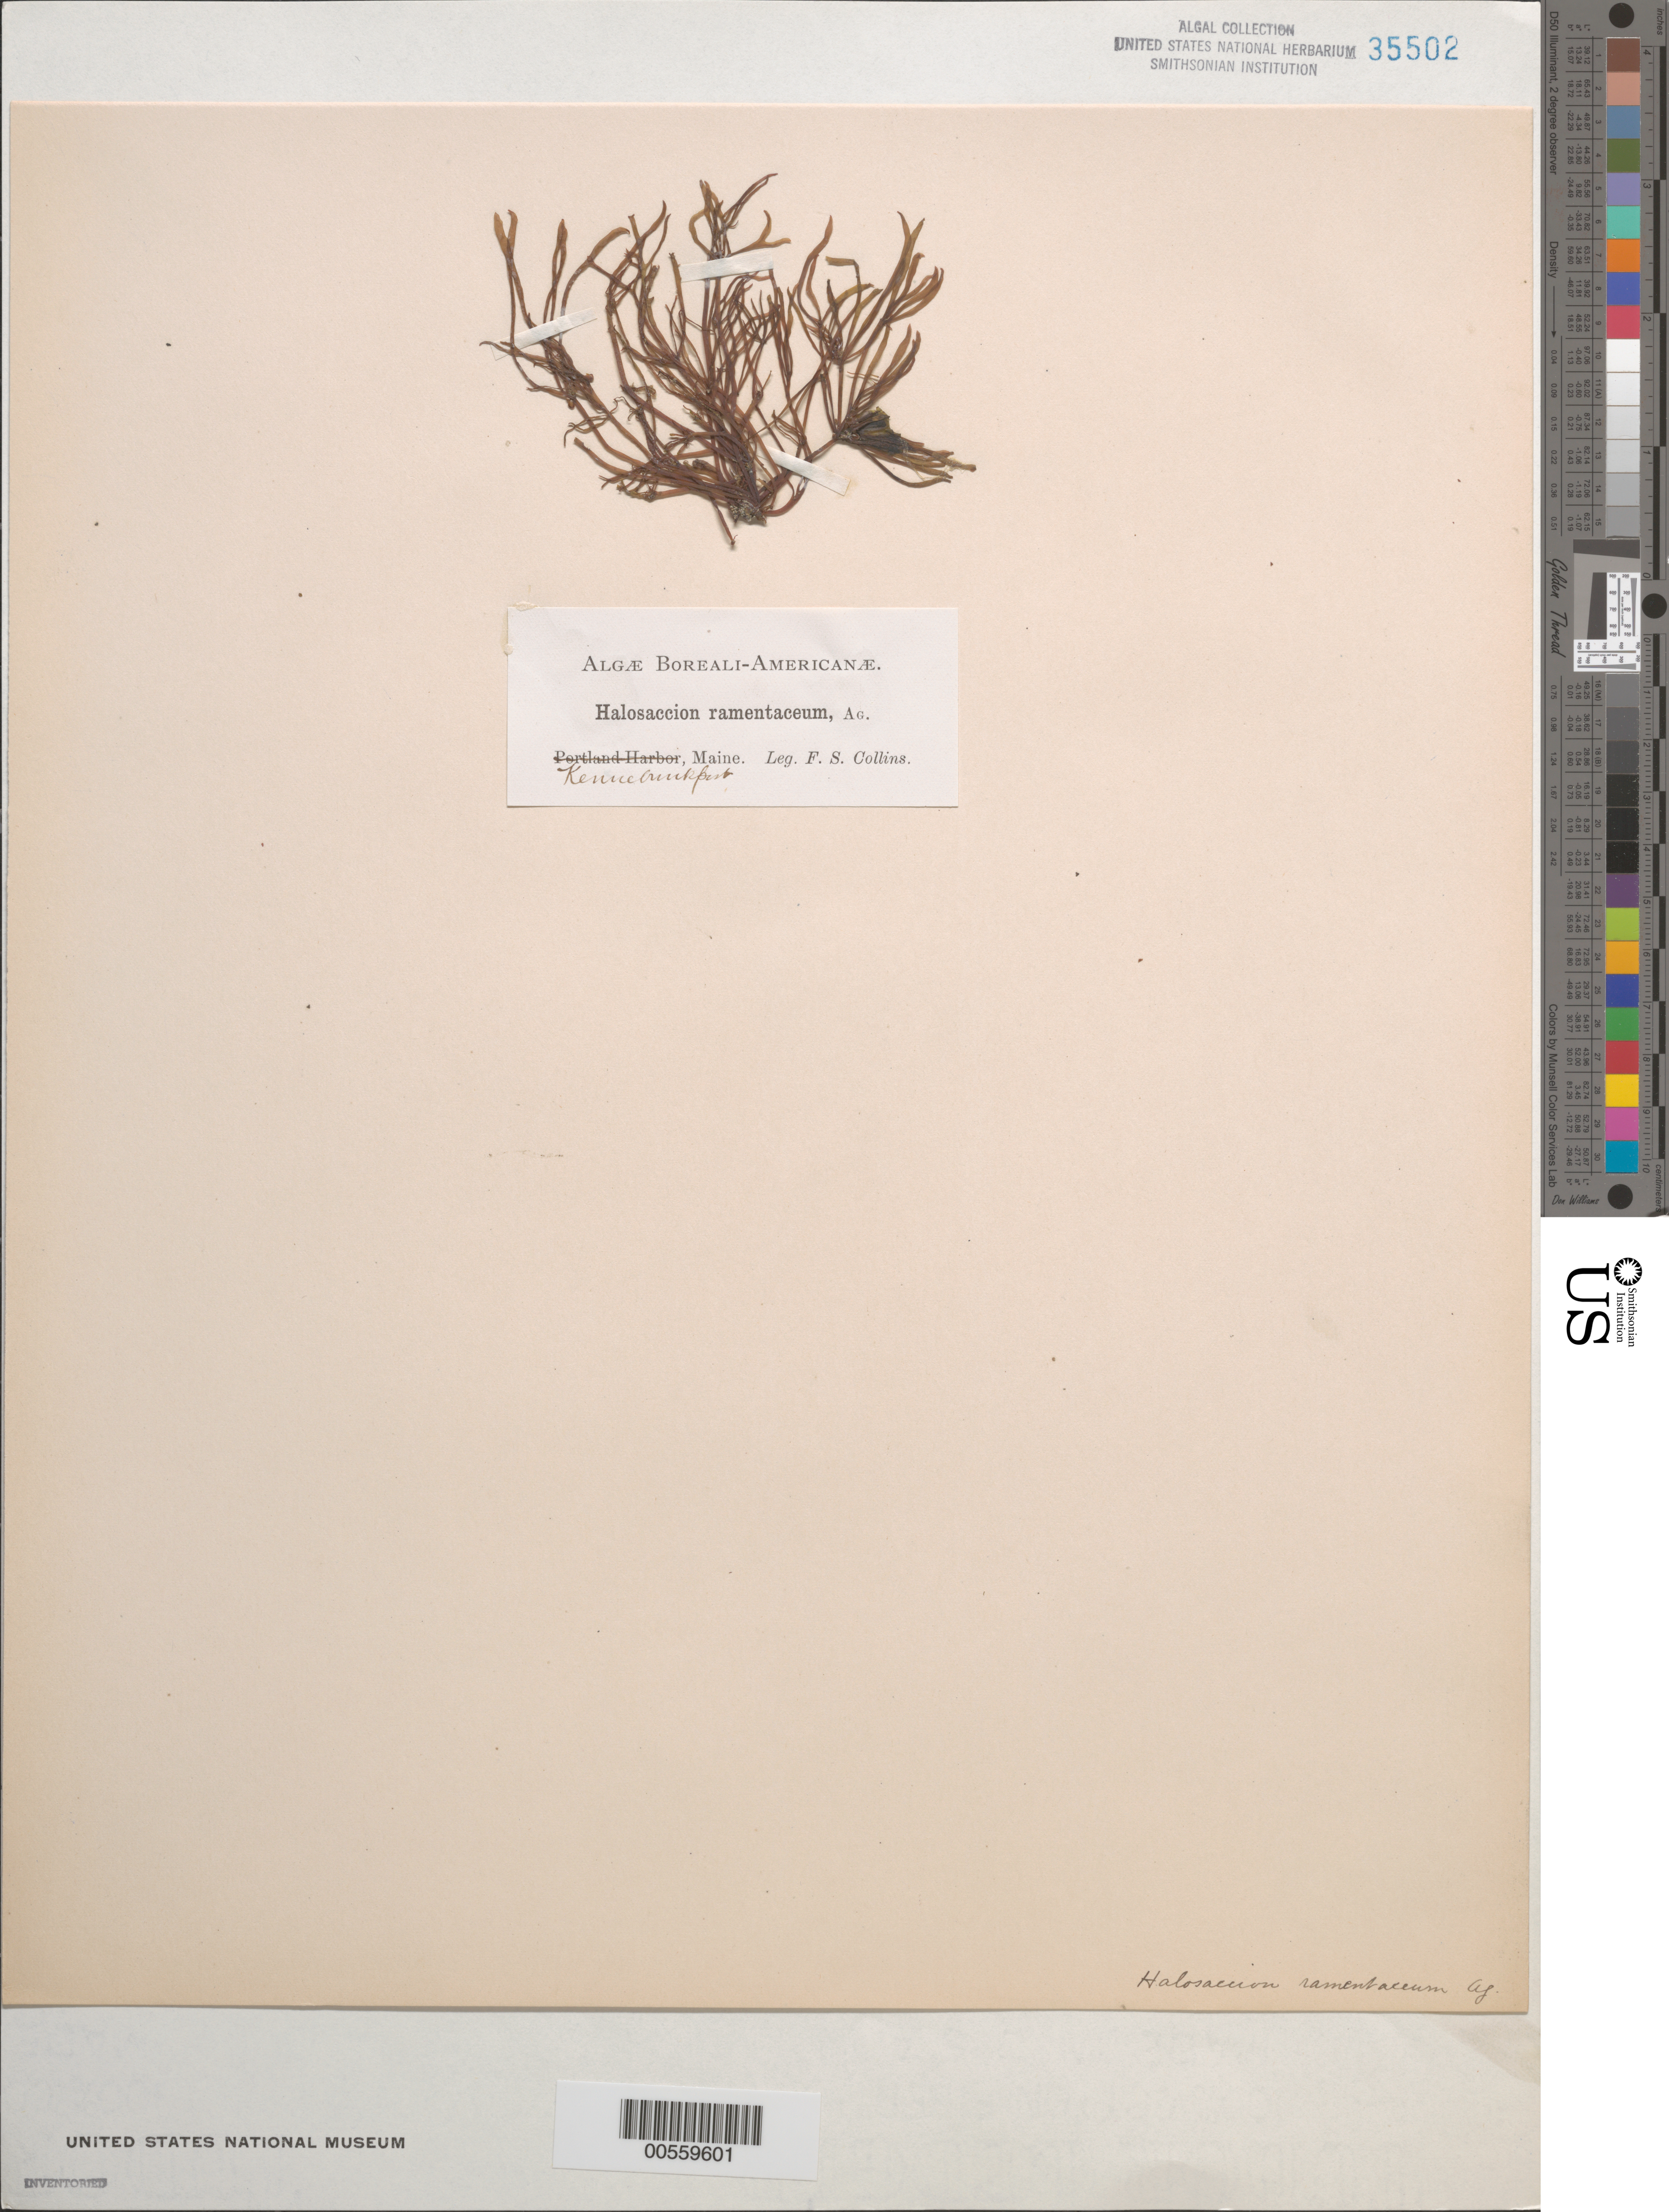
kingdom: Plantae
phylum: Rhodophyta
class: Florideophyceae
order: Palmariales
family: Palmariaceae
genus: Devaleraea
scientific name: Devaleraea ramentacea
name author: (L.) Guiry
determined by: Algae name updating Project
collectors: F. Collins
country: United States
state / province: Maine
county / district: York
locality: Kennebunkport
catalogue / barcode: US 35502